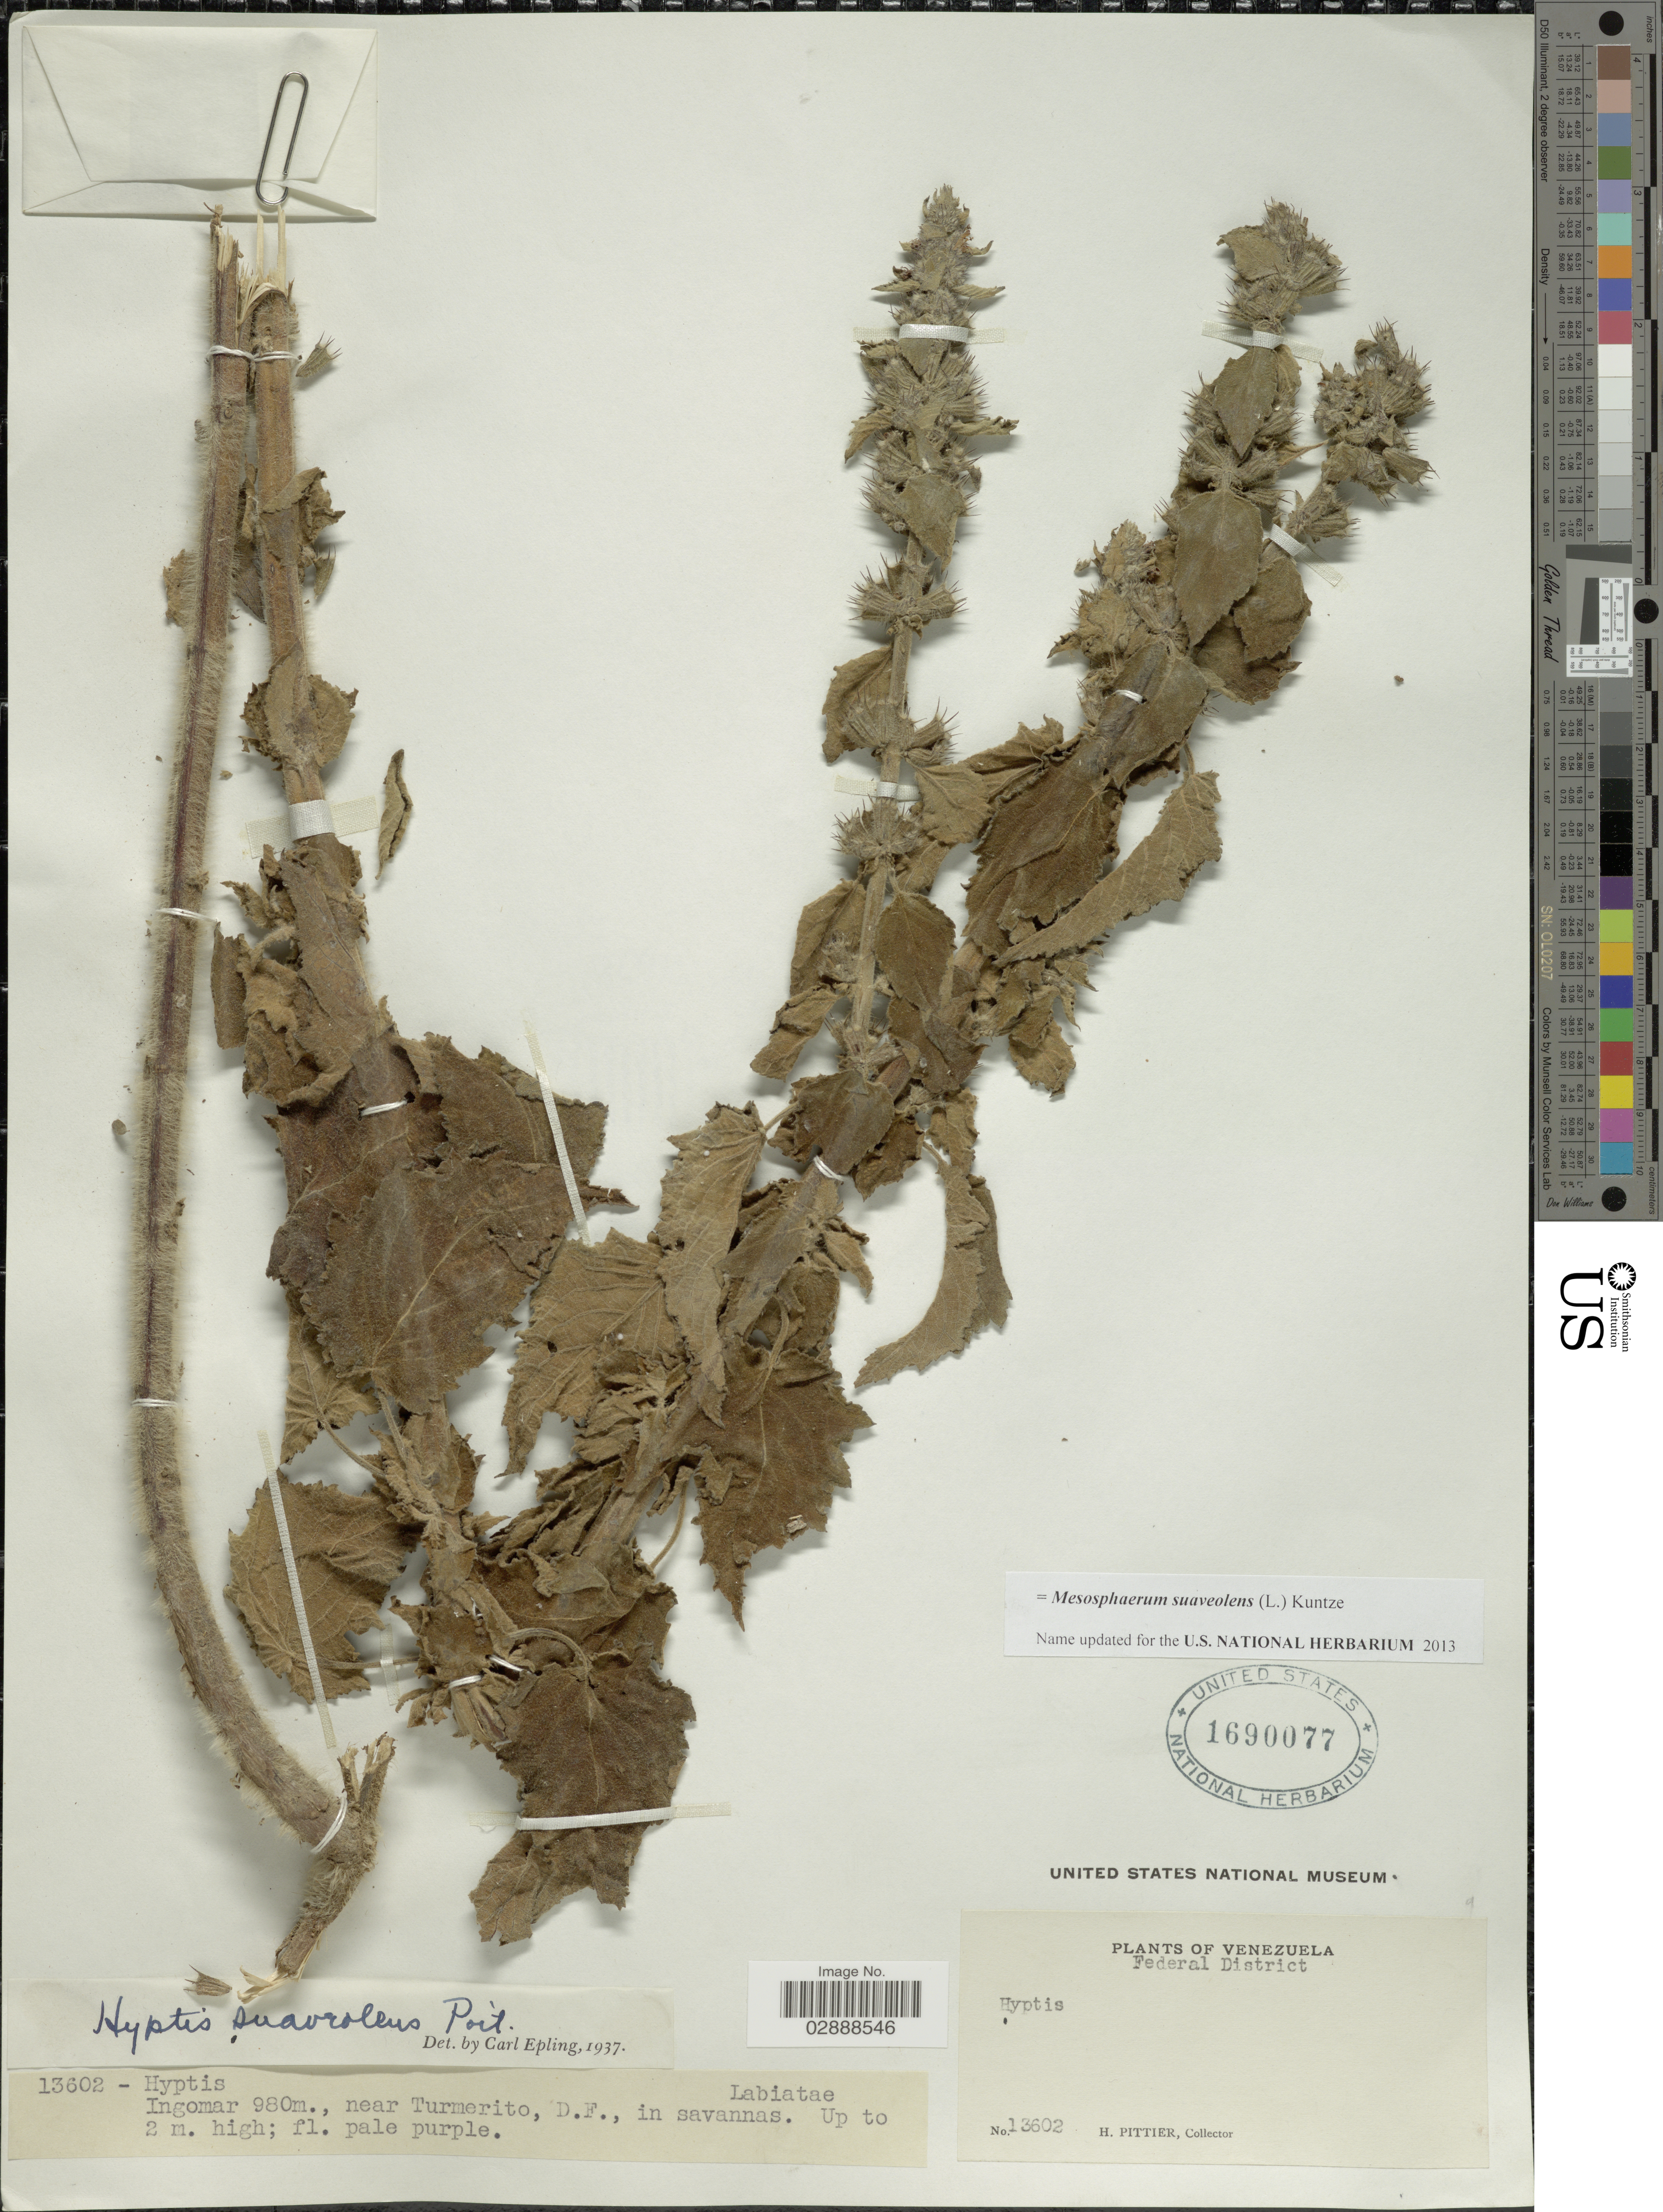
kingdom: Plantae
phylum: Tracheophyta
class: Magnoliopsida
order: Lamiales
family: Lamiaceae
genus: Mesosphaerum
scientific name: Mesosphaerum suaveolens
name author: (L.) Kuntze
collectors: H. F. Pittier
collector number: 13602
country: Venezuela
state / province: Distrito Federal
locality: Federal District, Ingomar, near Turmerito.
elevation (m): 980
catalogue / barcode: US 1690077